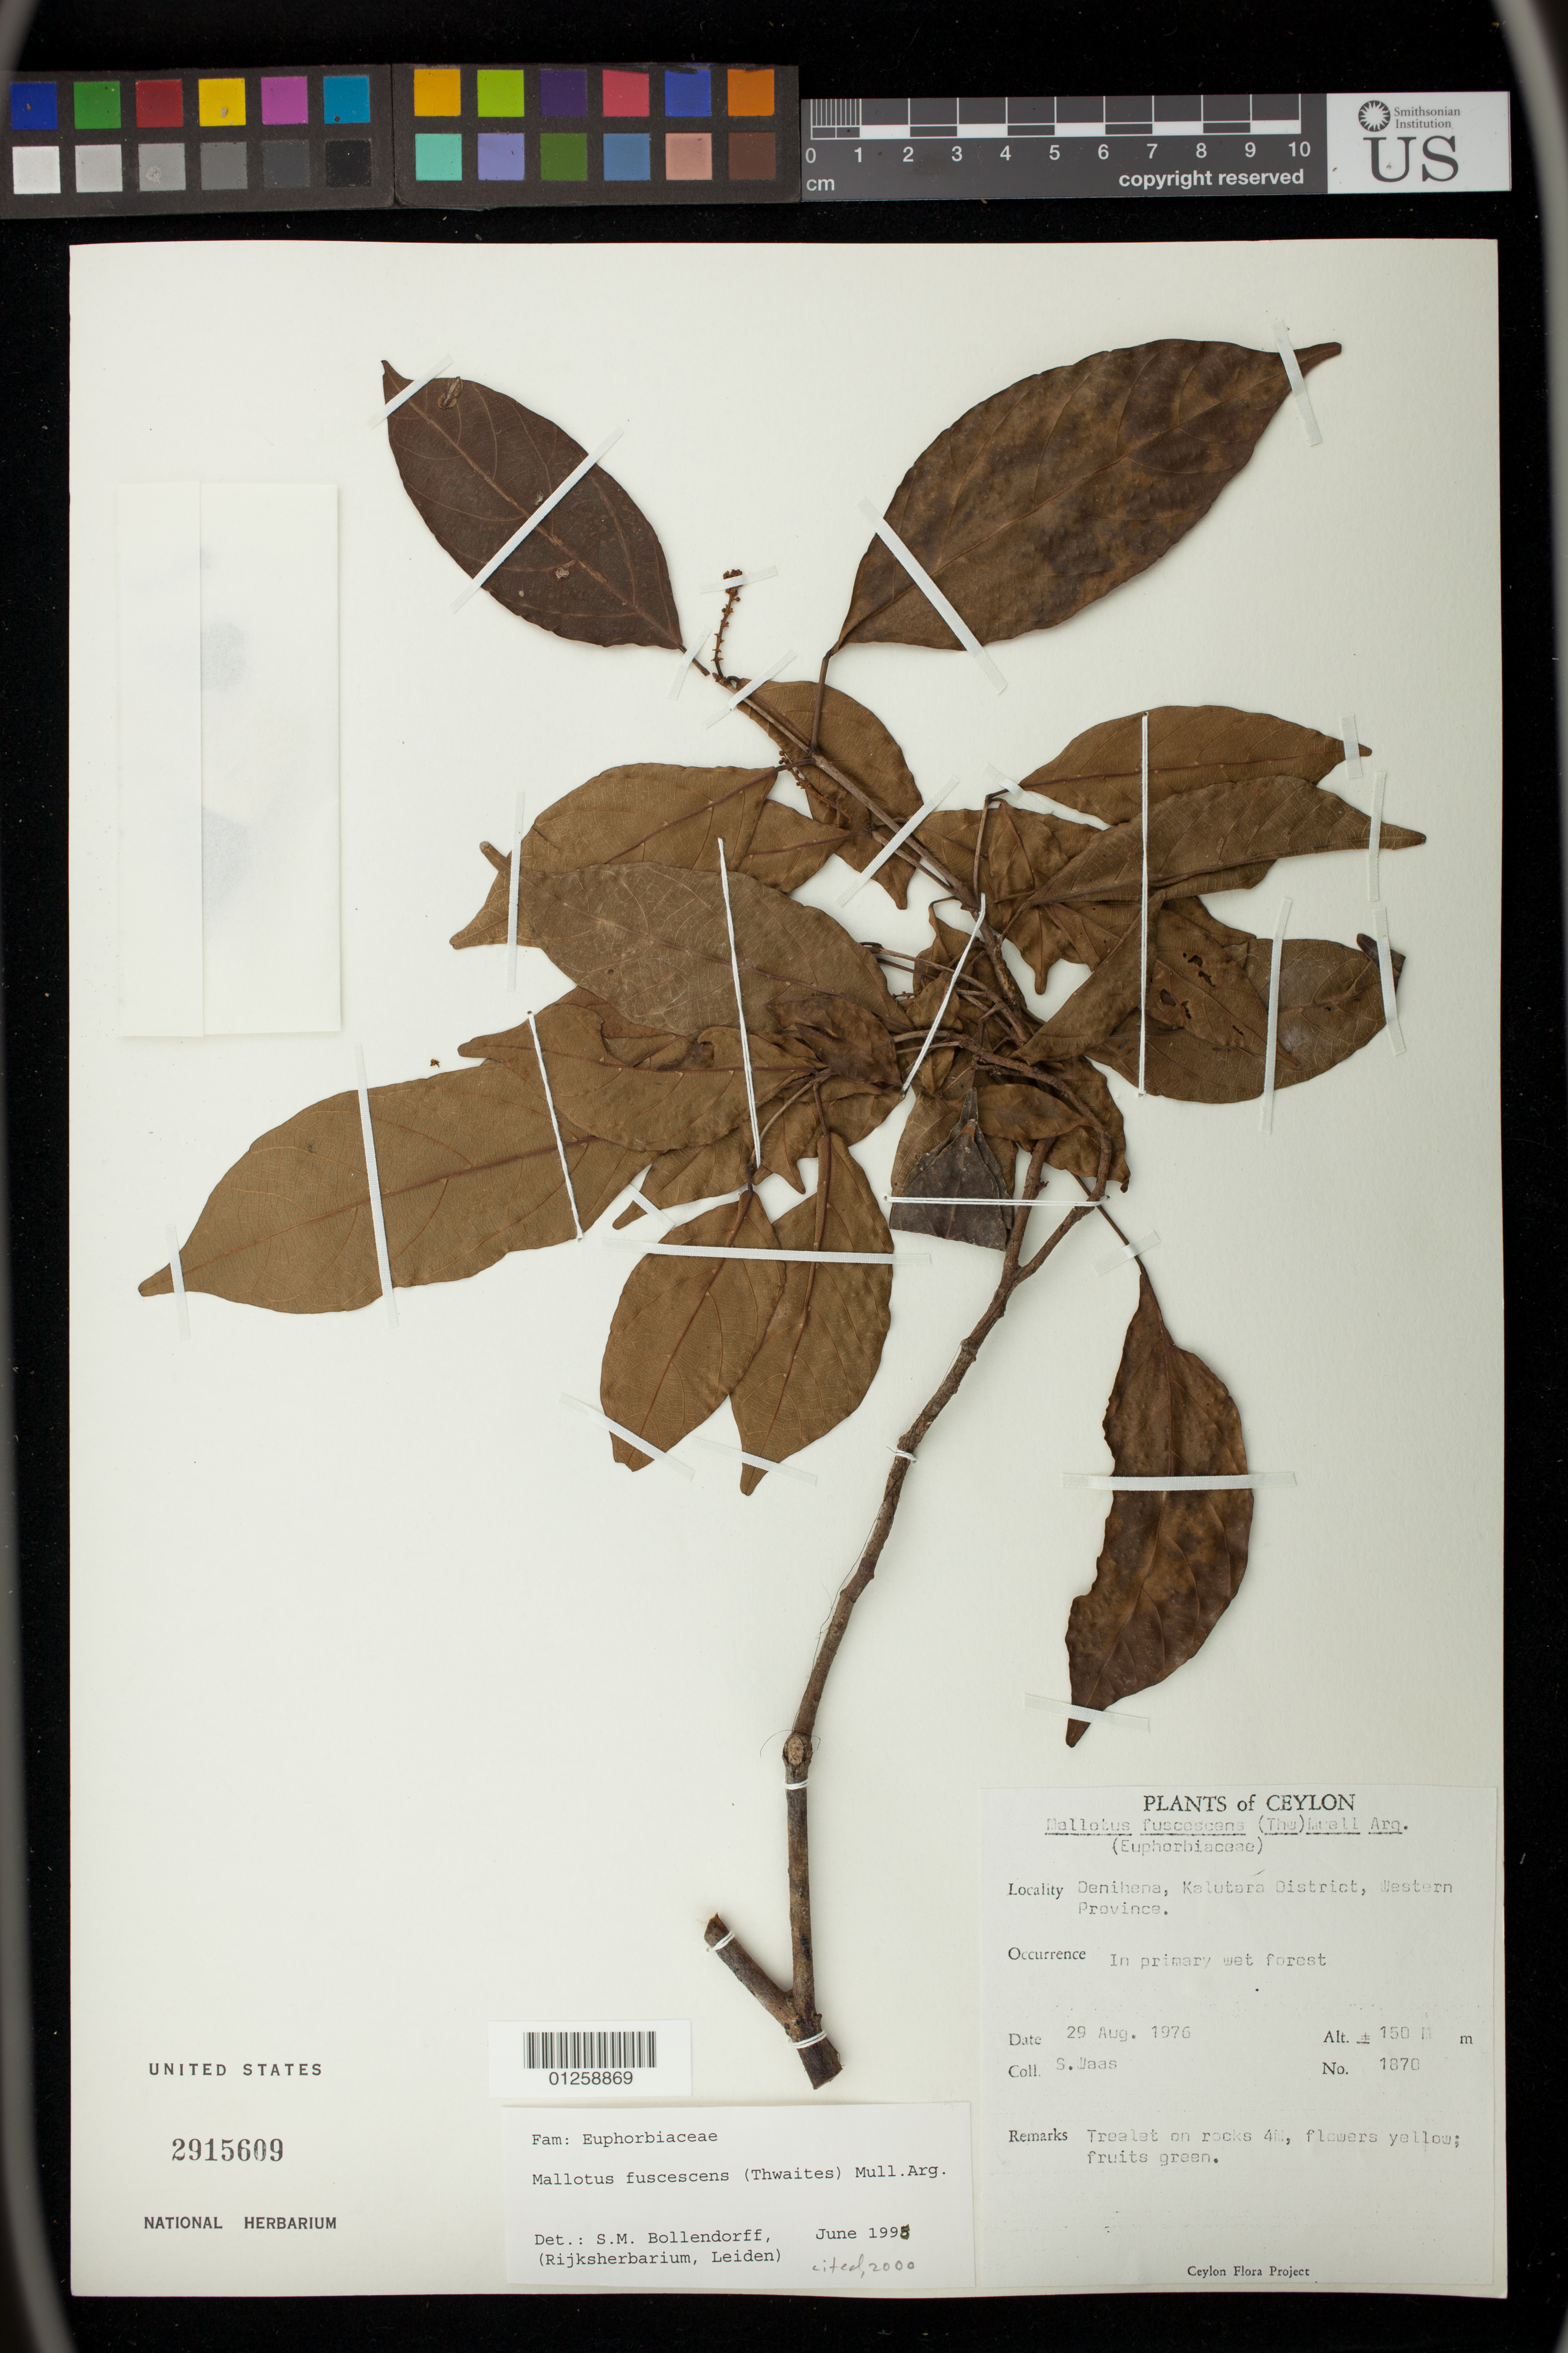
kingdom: Plantae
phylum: Tracheophyta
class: Magnoliopsida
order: Malpighiales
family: Euphorbiaceae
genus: Mallotus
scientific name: Mallotus fuscescens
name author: (Thwaites) Müll. Arg.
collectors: S. Waas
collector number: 1870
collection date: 1976-08-29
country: Sri Lanka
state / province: Western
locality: Denihena, Kalutara District.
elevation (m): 150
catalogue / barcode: US 2915609